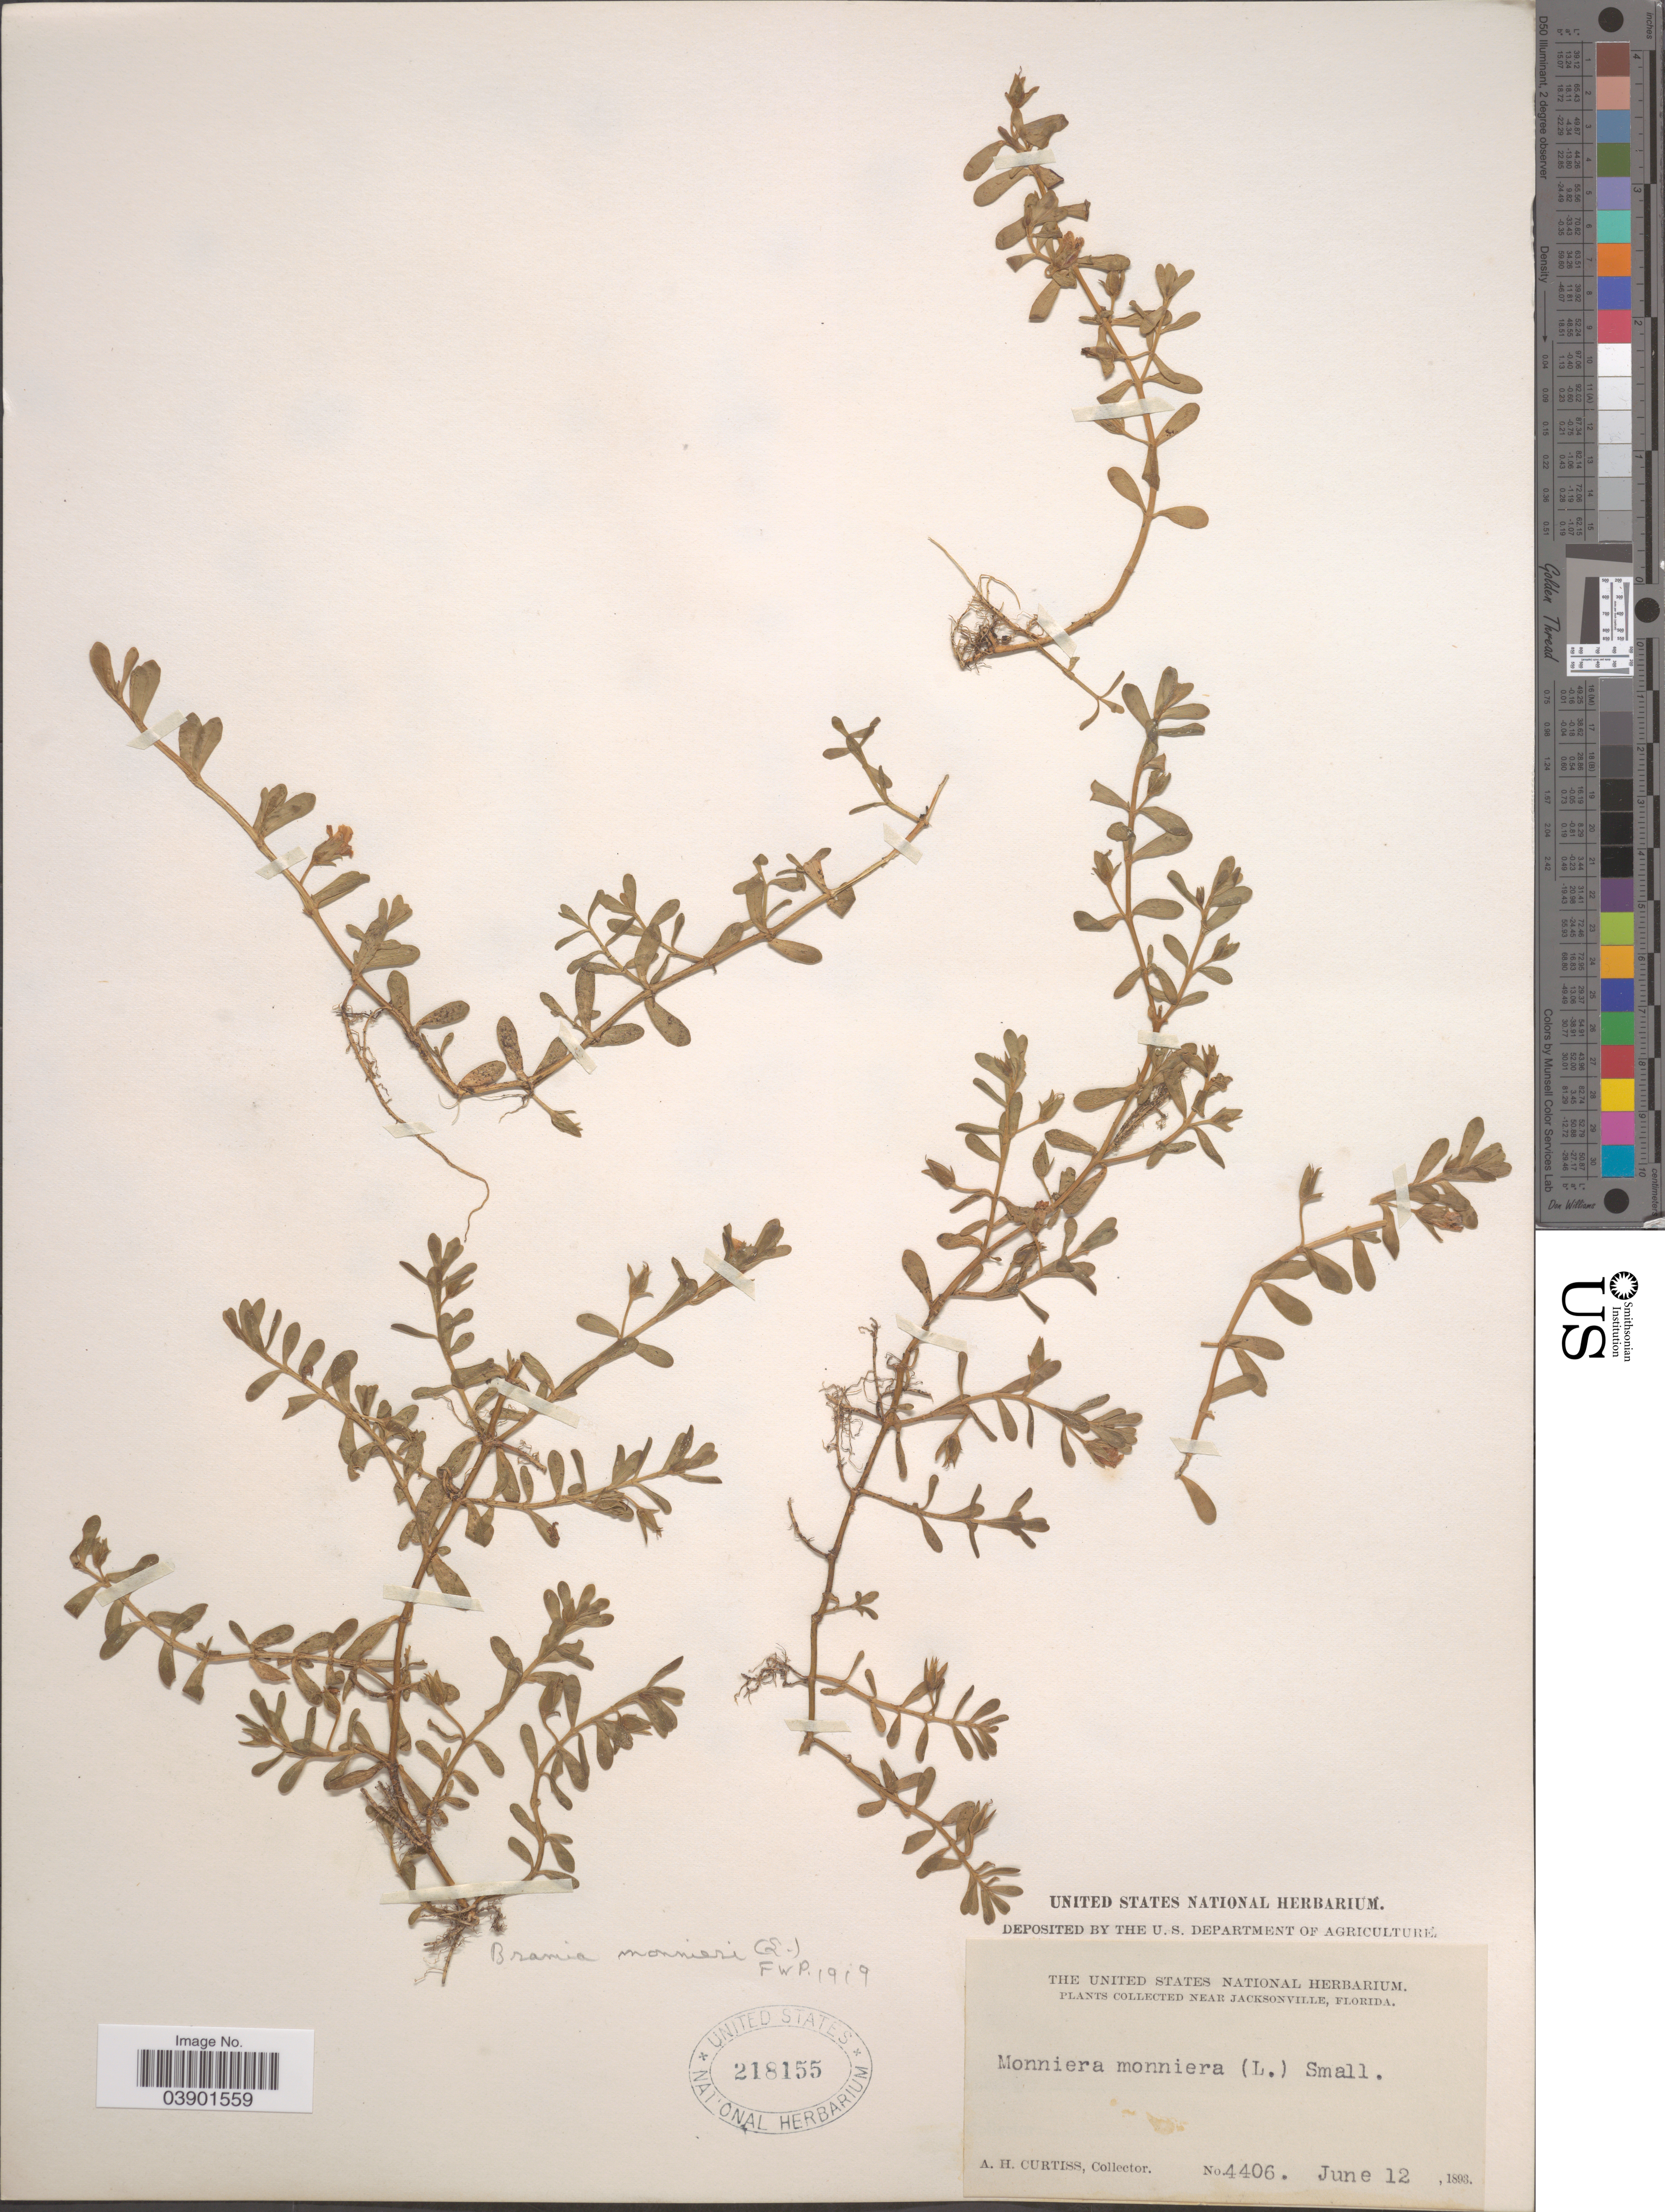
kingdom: Plantae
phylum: Tracheophyta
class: Magnoliopsida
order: Lamiales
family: Plantaginaceae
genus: Bacopa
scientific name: Bacopa monnieri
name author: (L.) Pennell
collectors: A. H. Curtiss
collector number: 4406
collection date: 1893-06-12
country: United States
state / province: Florida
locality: Near Jacksonville.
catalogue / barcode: US 218155